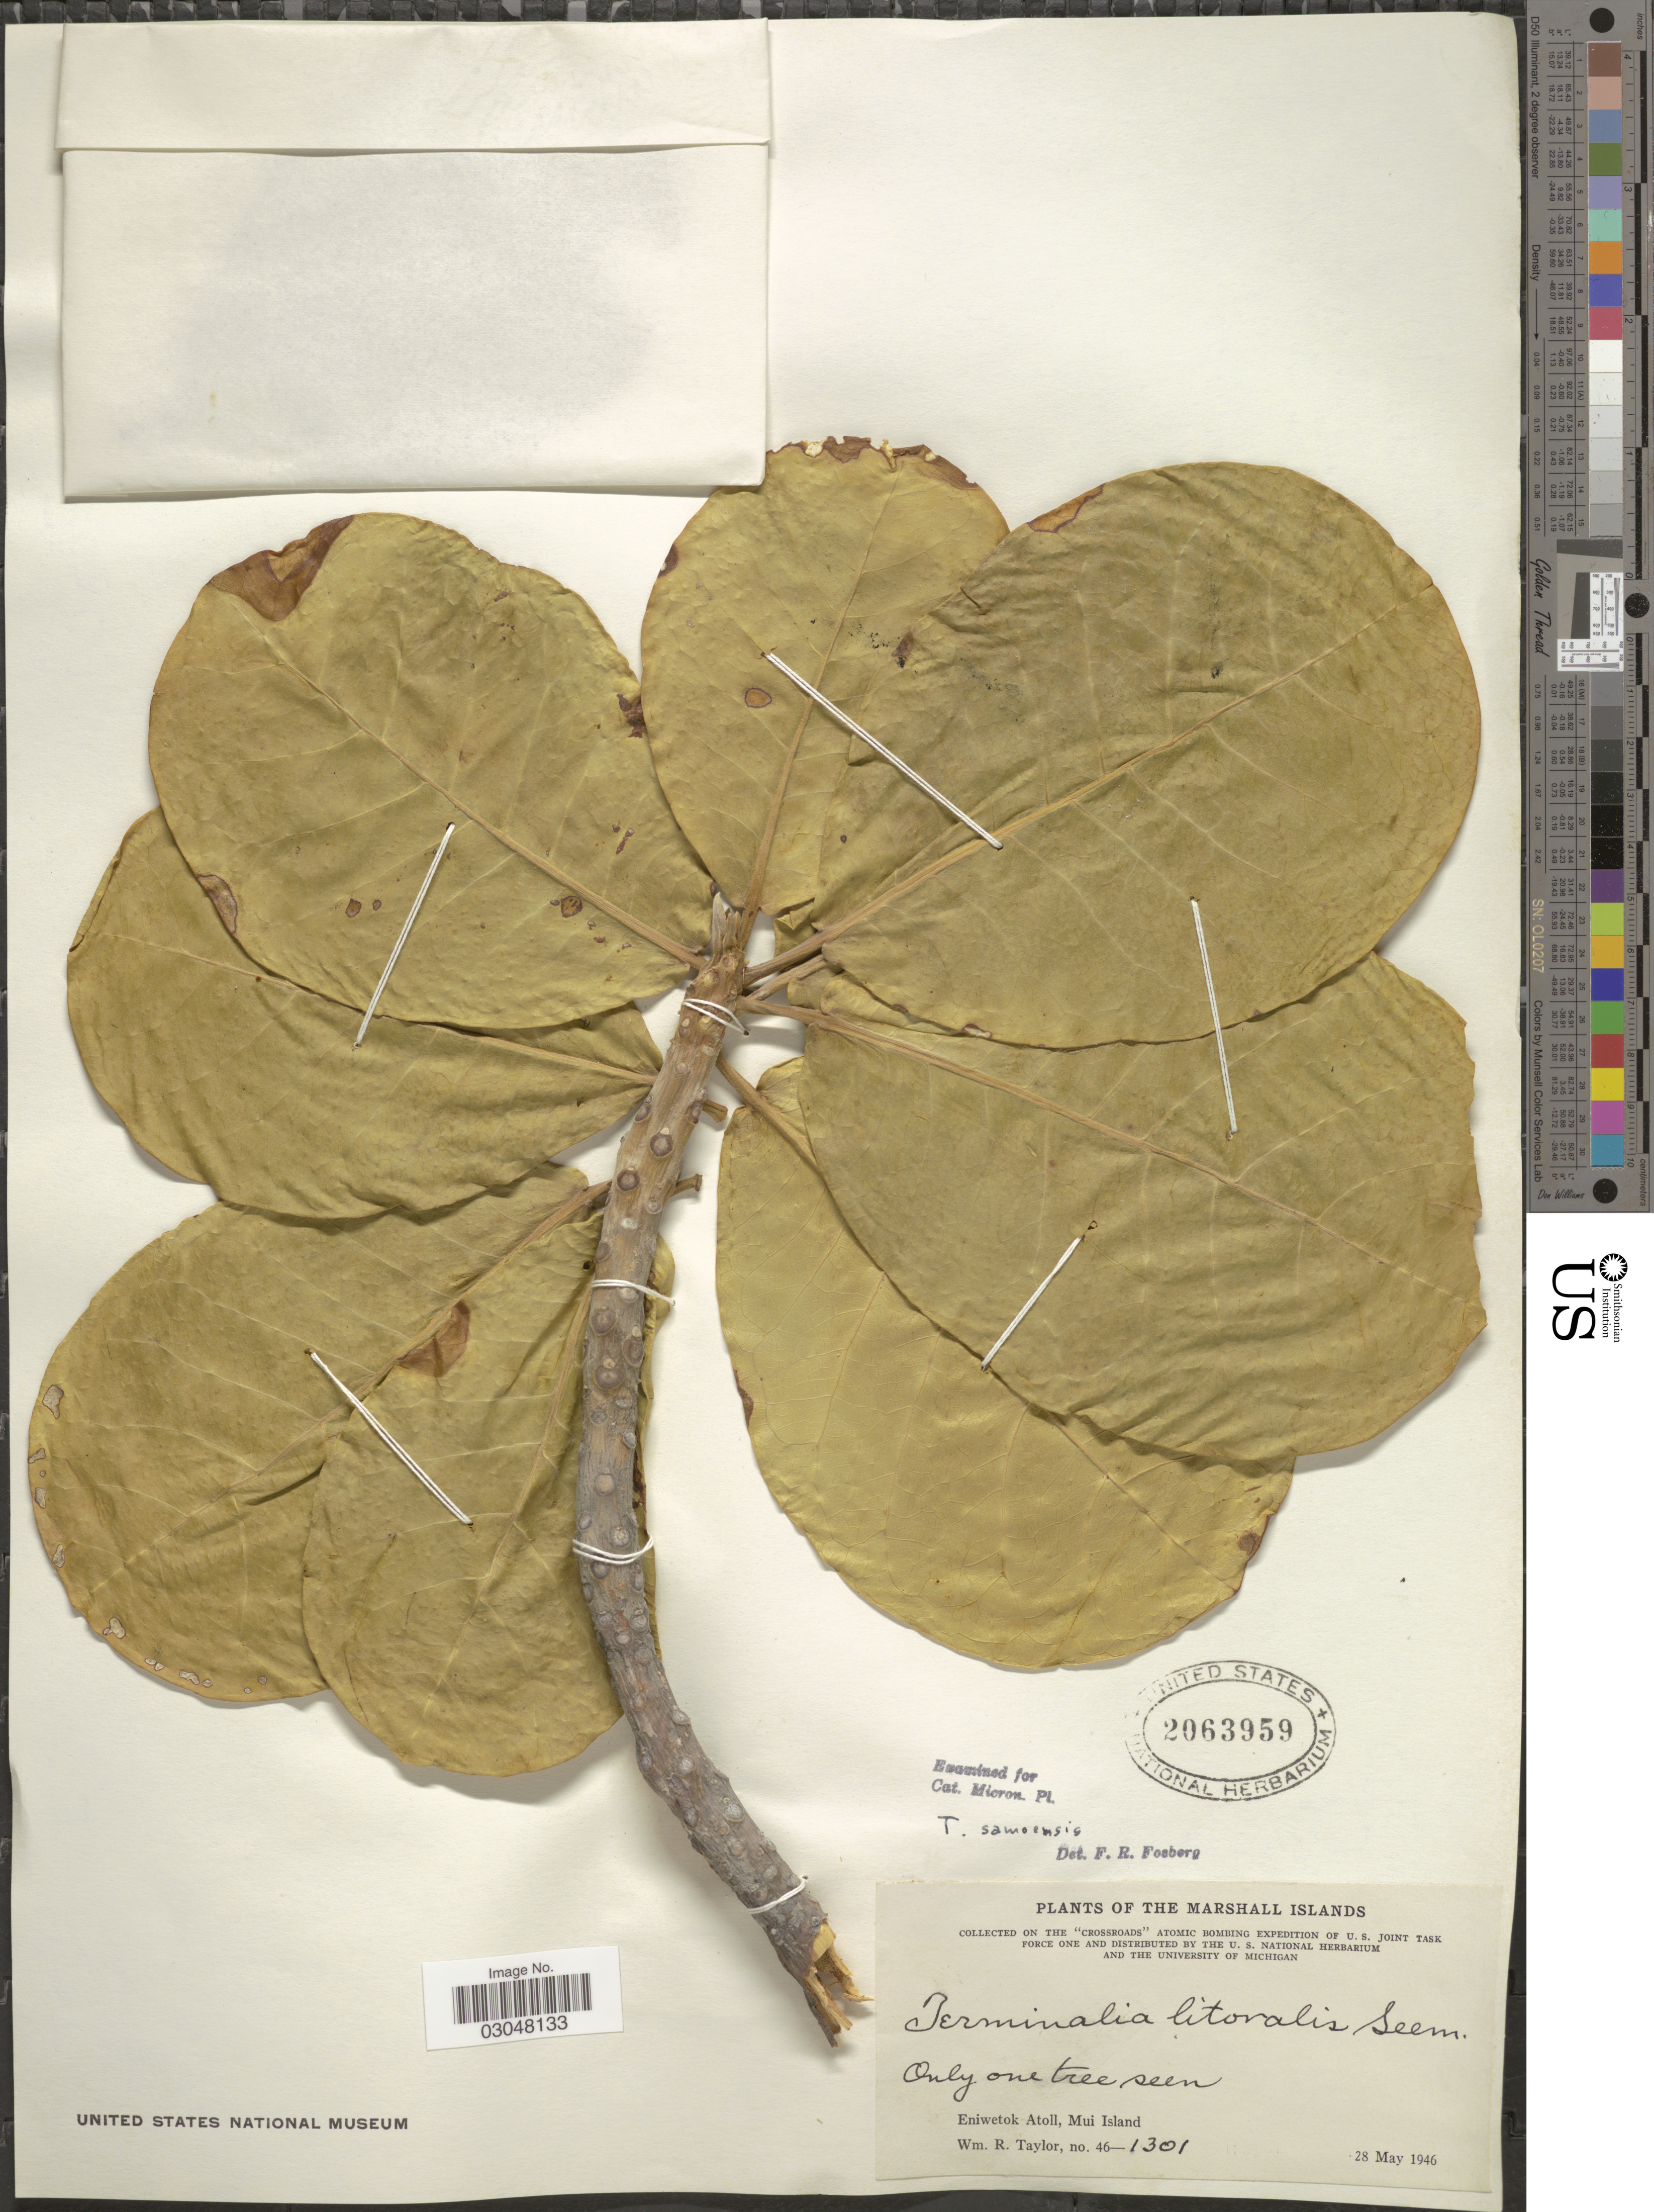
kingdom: Plantae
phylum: Tracheophyta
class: Magnoliopsida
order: Myrtales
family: Combretaceae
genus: Terminalia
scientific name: Terminalia samoensis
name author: Rech.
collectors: W. R. Taylor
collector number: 46-1301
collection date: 1946-05-28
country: Marshall Islands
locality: Eniwetok Atoll, Mui Island.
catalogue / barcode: US 2063959